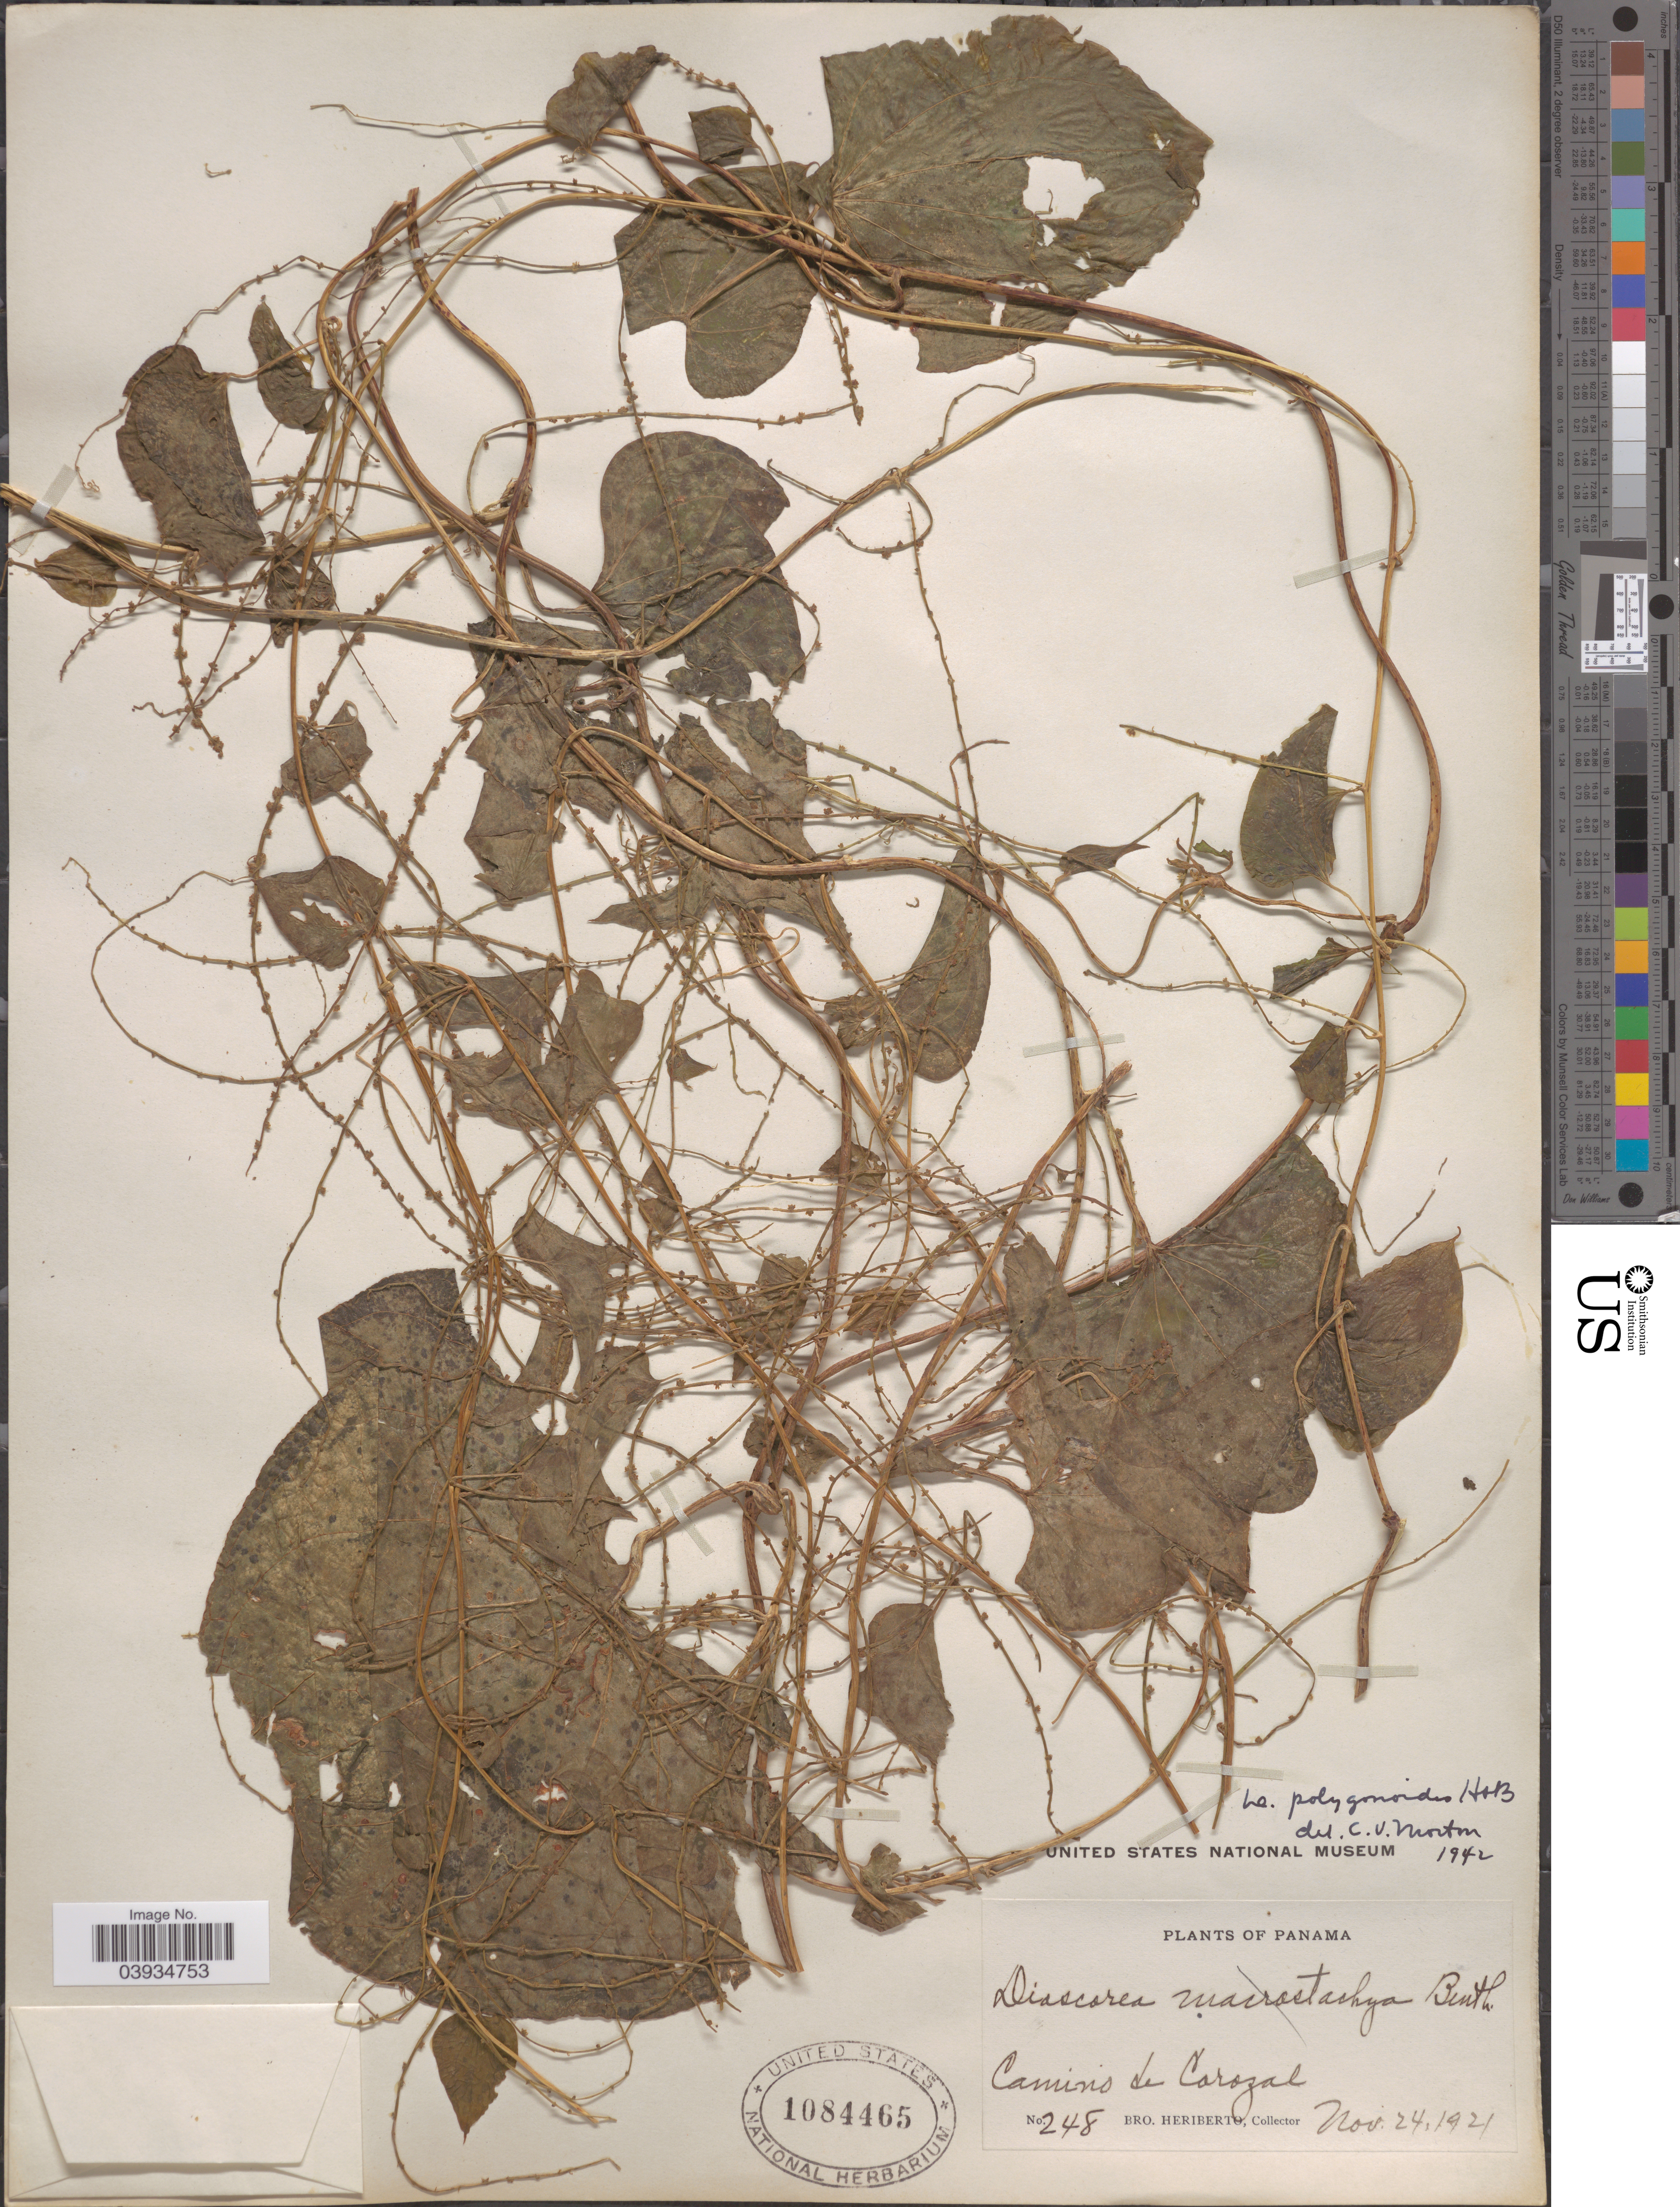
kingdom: Plantae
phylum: Tracheophyta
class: Liliopsida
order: Dioscoreales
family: Dioscoreaceae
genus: Dioscorea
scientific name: Dioscorea polygonoides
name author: Humb. & Bonpl. ex Willd.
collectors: B. Heriberto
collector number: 248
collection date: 1921-11-24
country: Panama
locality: Camino de Corozal.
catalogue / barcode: US 1084465